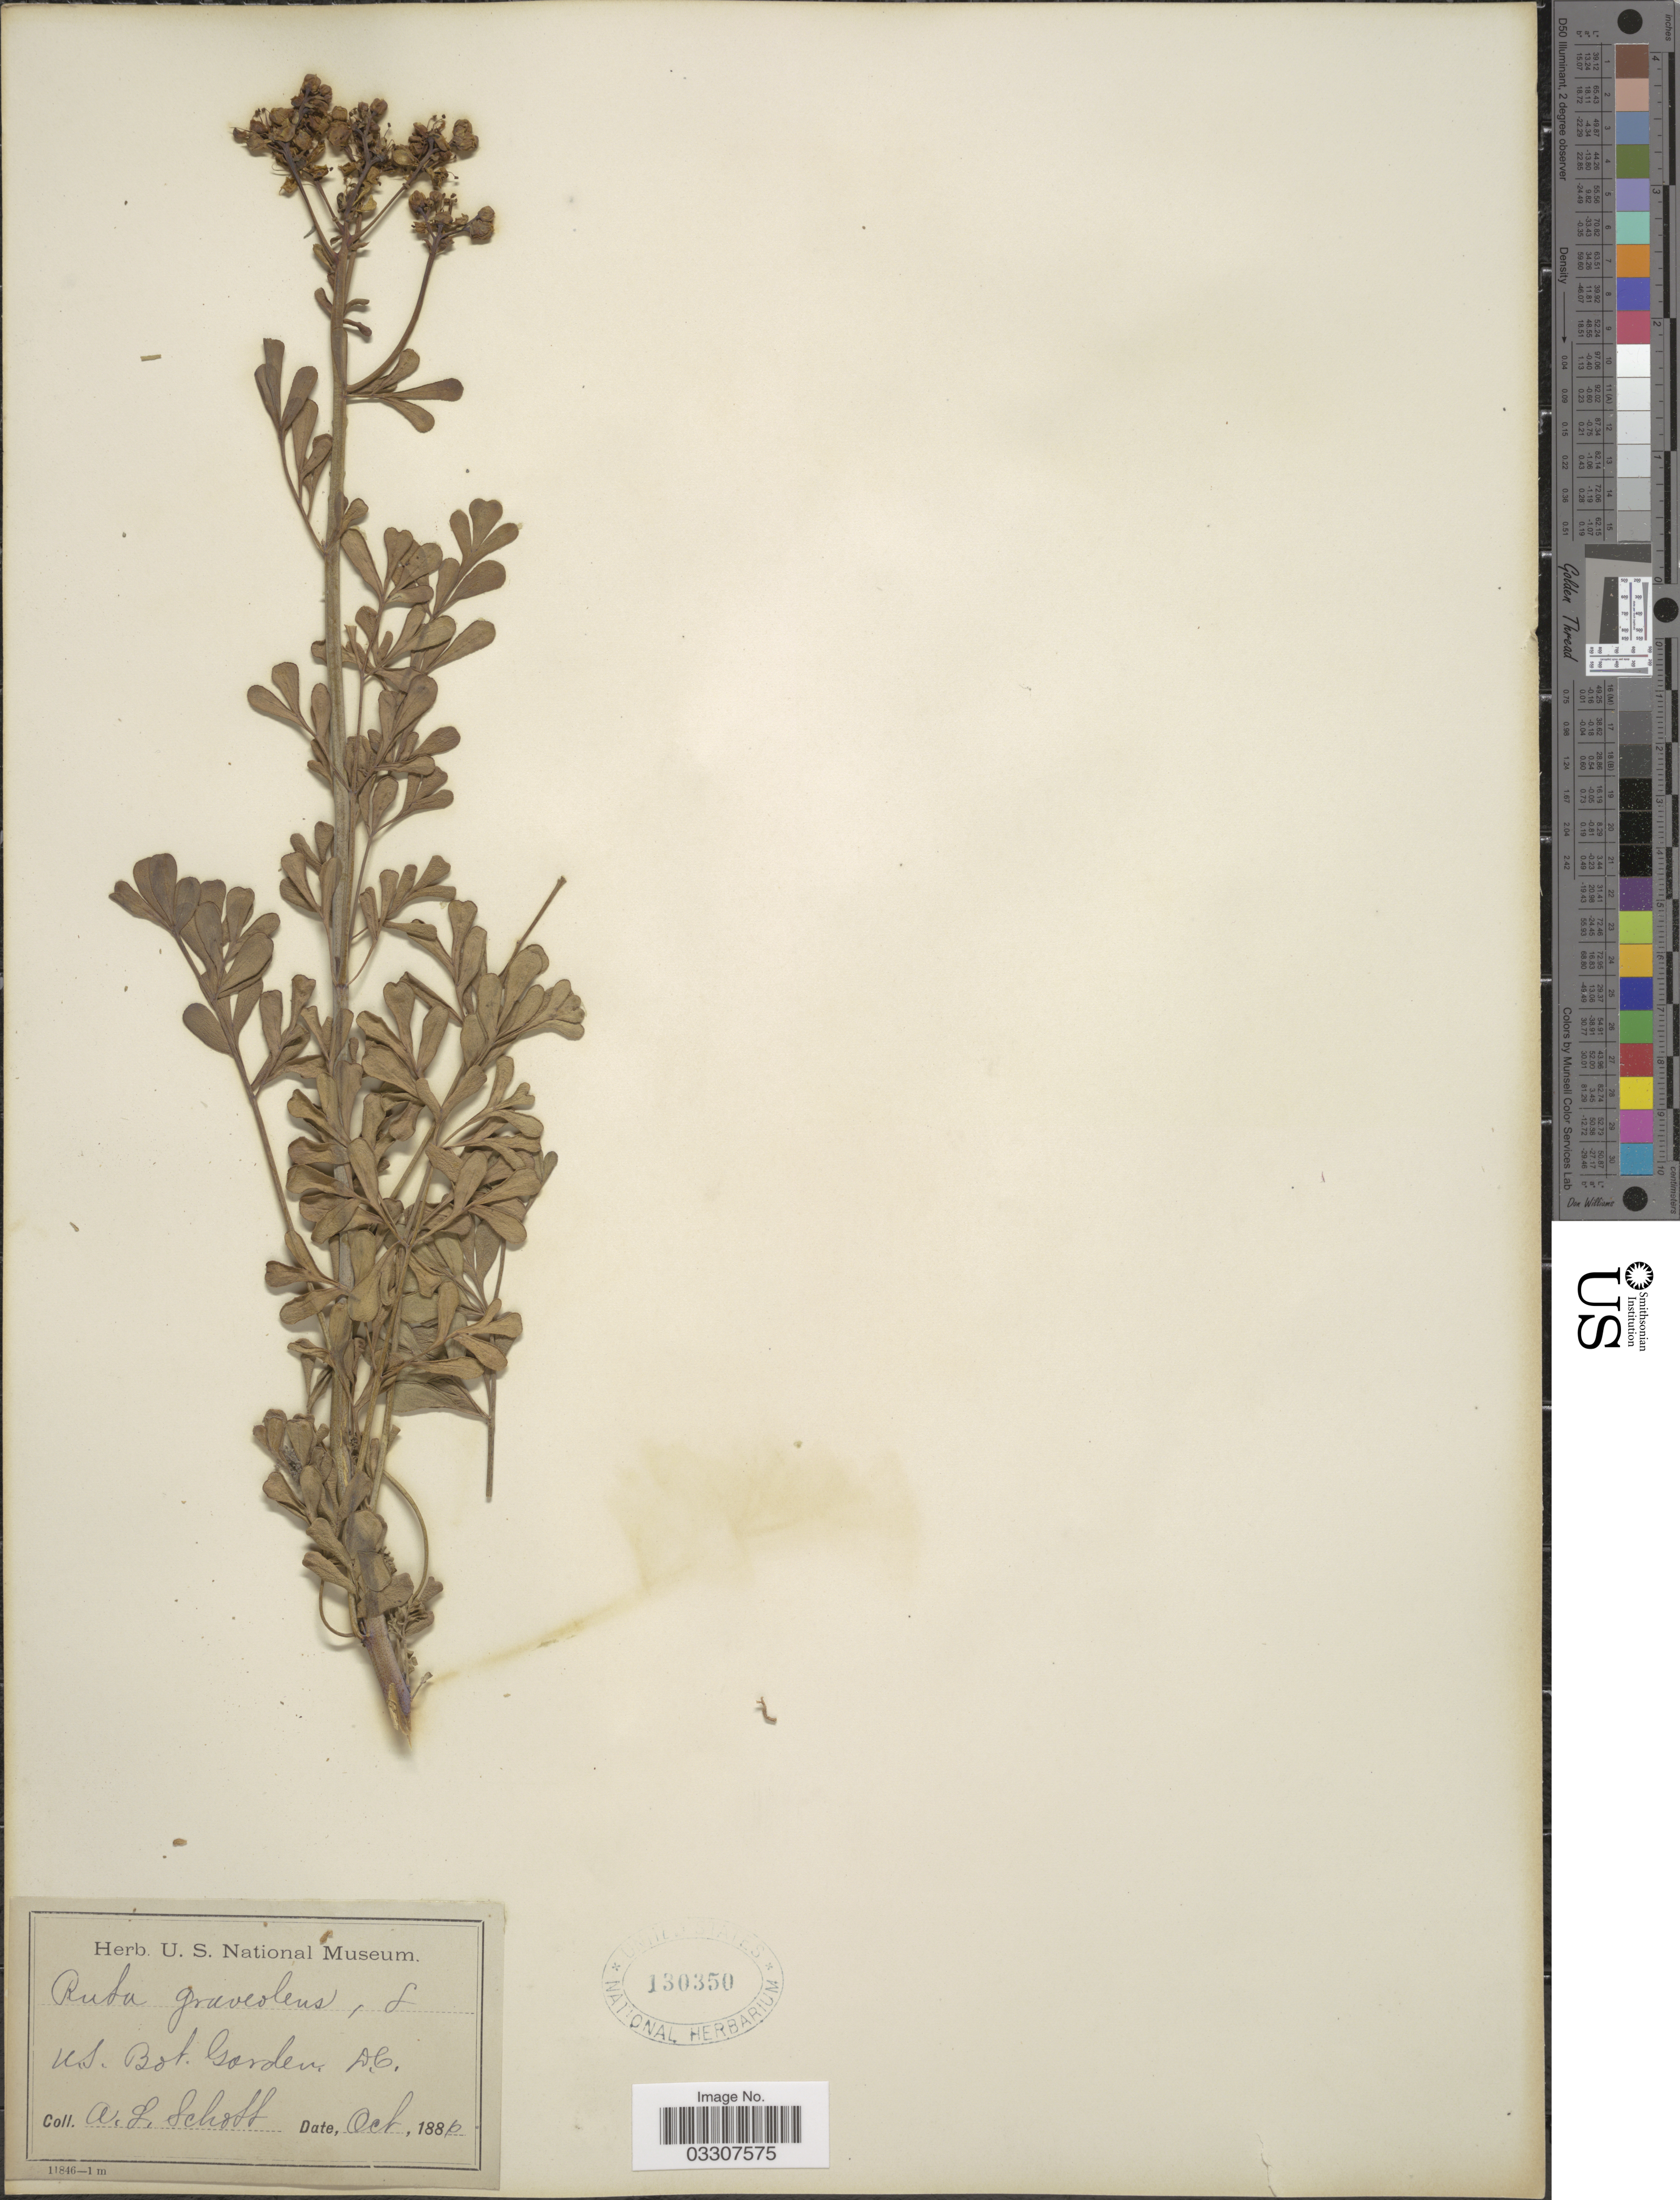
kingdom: Plantae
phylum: Tracheophyta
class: Magnoliopsida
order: Sapindales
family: Rutaceae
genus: Ruta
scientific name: Ruta graveolens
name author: L.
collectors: A. Schoff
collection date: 1886-10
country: United States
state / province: District of Columbia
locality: U.S. Bot. Garden.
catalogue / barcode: US 130350